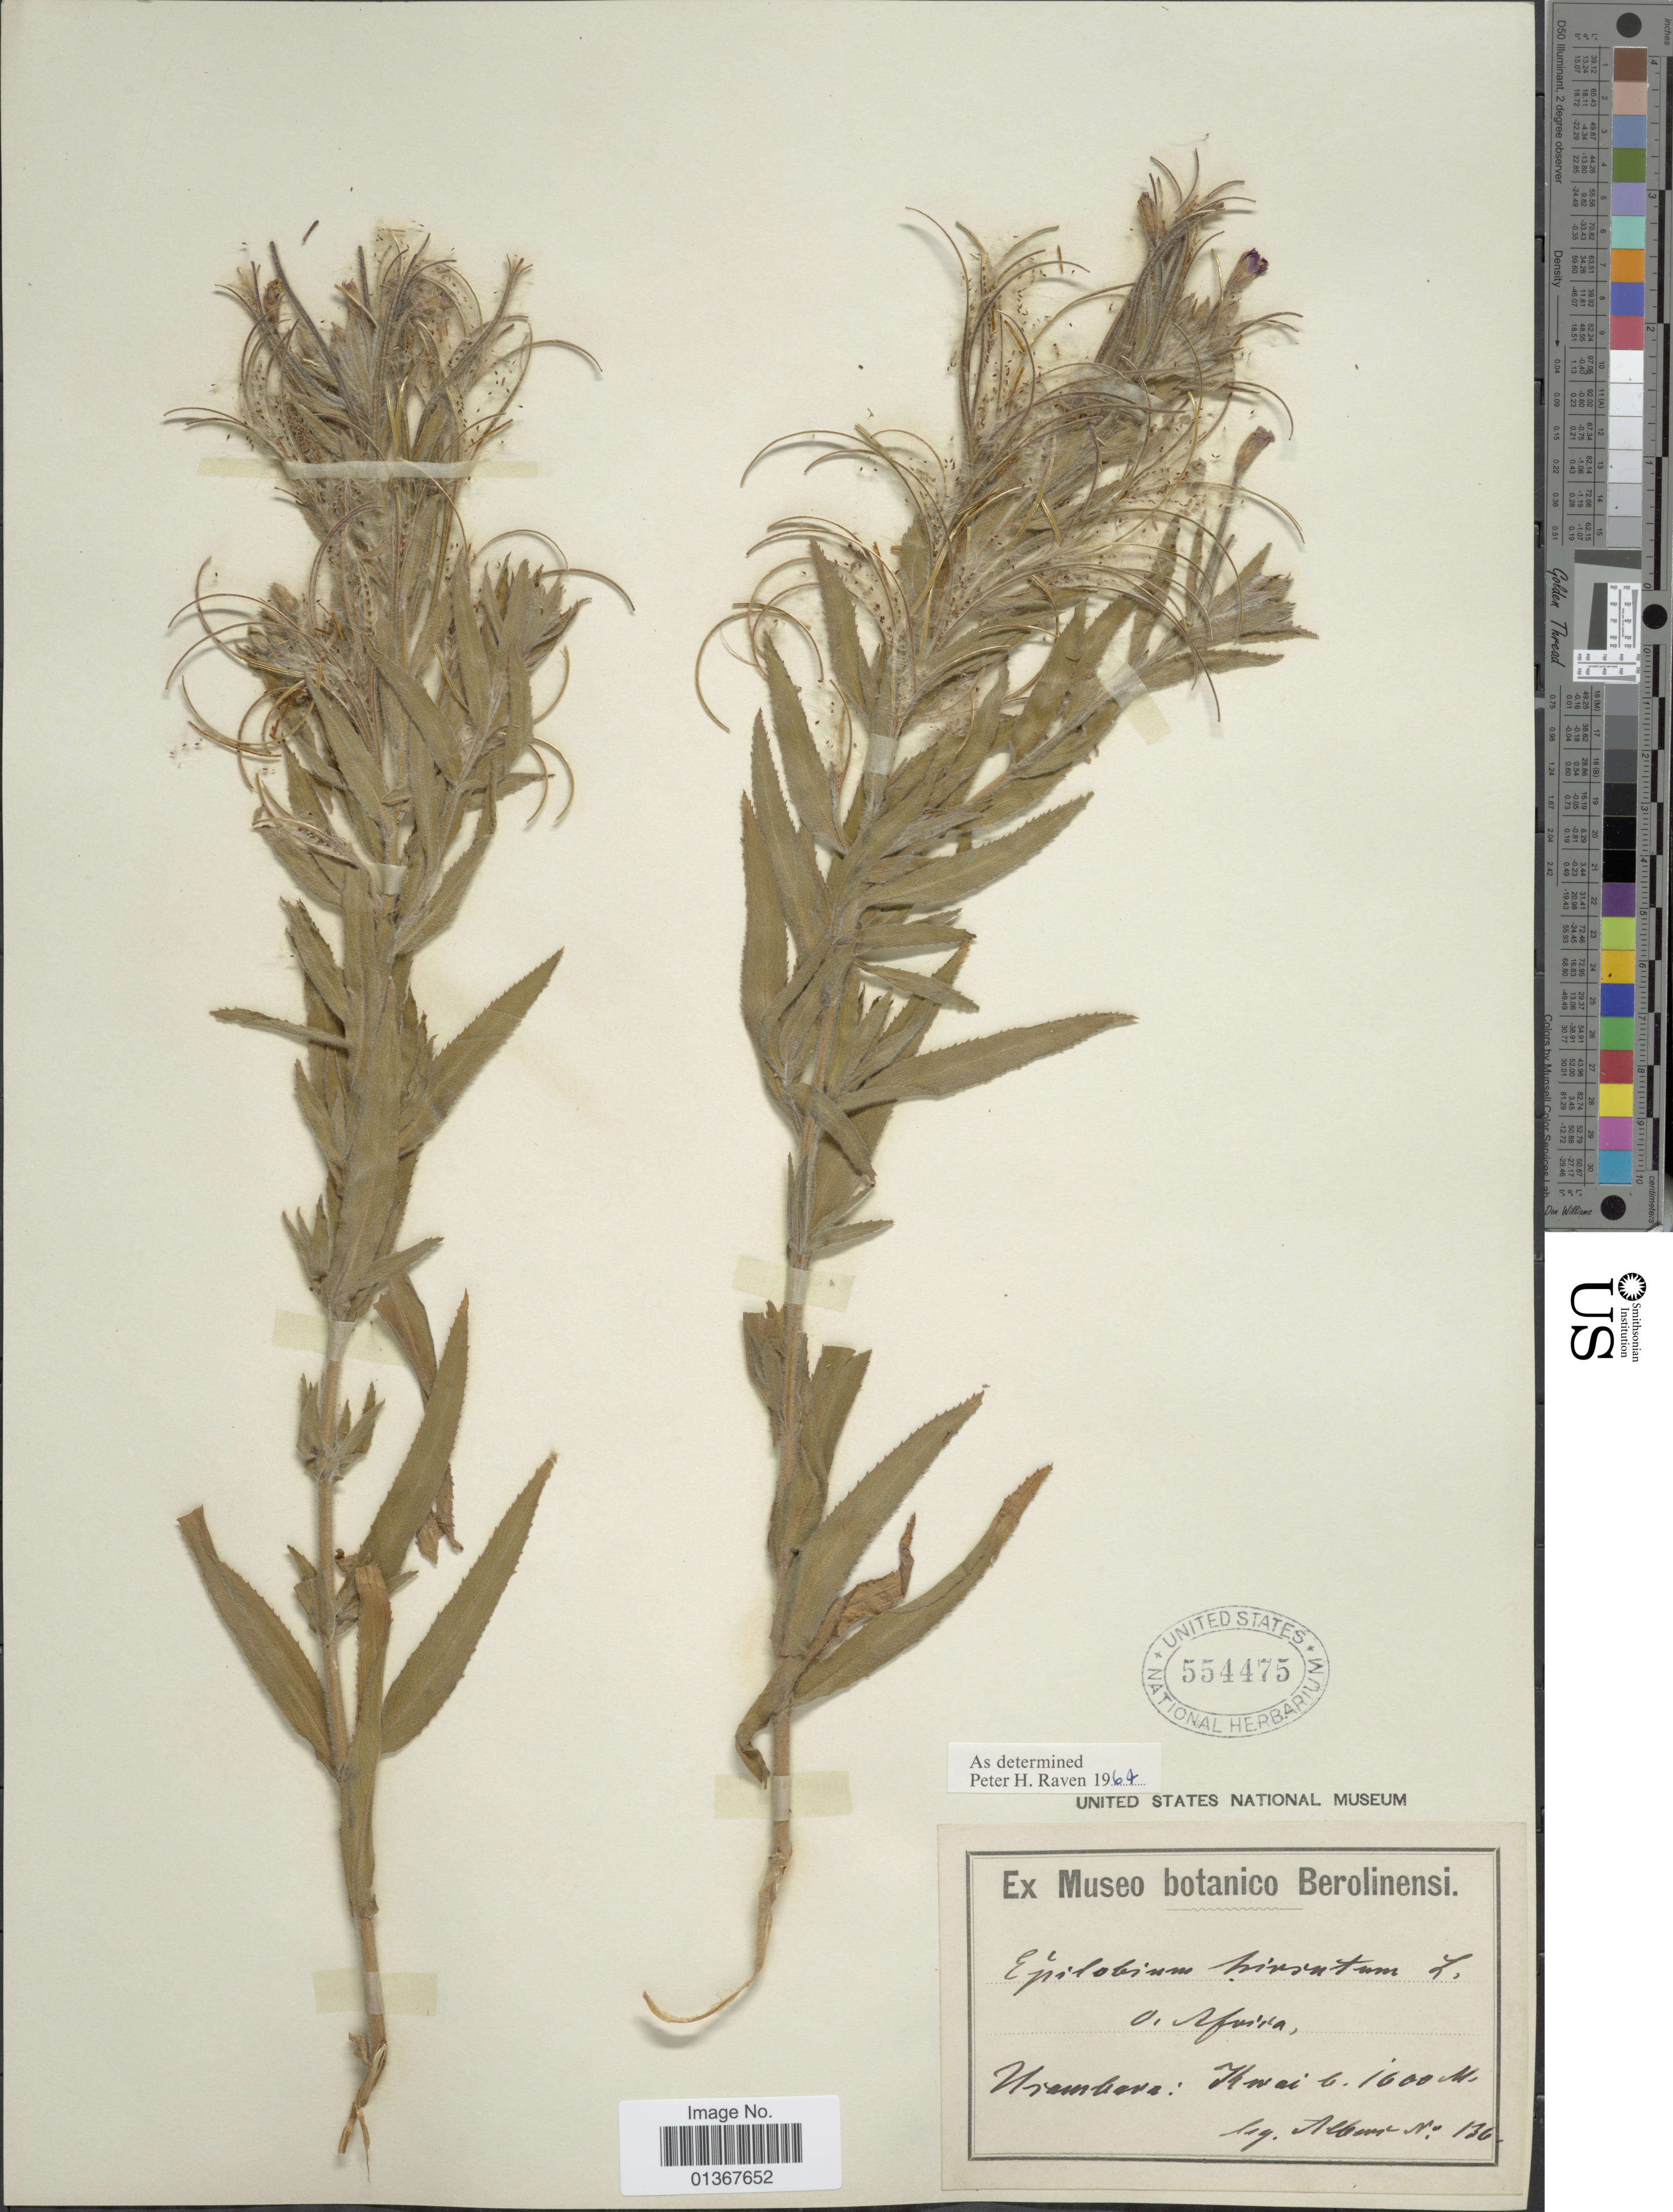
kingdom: Plantae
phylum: Tracheophyta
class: Magnoliopsida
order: Myrtales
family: Onagraceae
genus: Epilobium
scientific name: Epilobium hirsutum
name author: L.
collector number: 136*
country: Tanzania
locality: O. Africa, Usambara: Kwai.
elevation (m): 1600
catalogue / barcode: US 554475